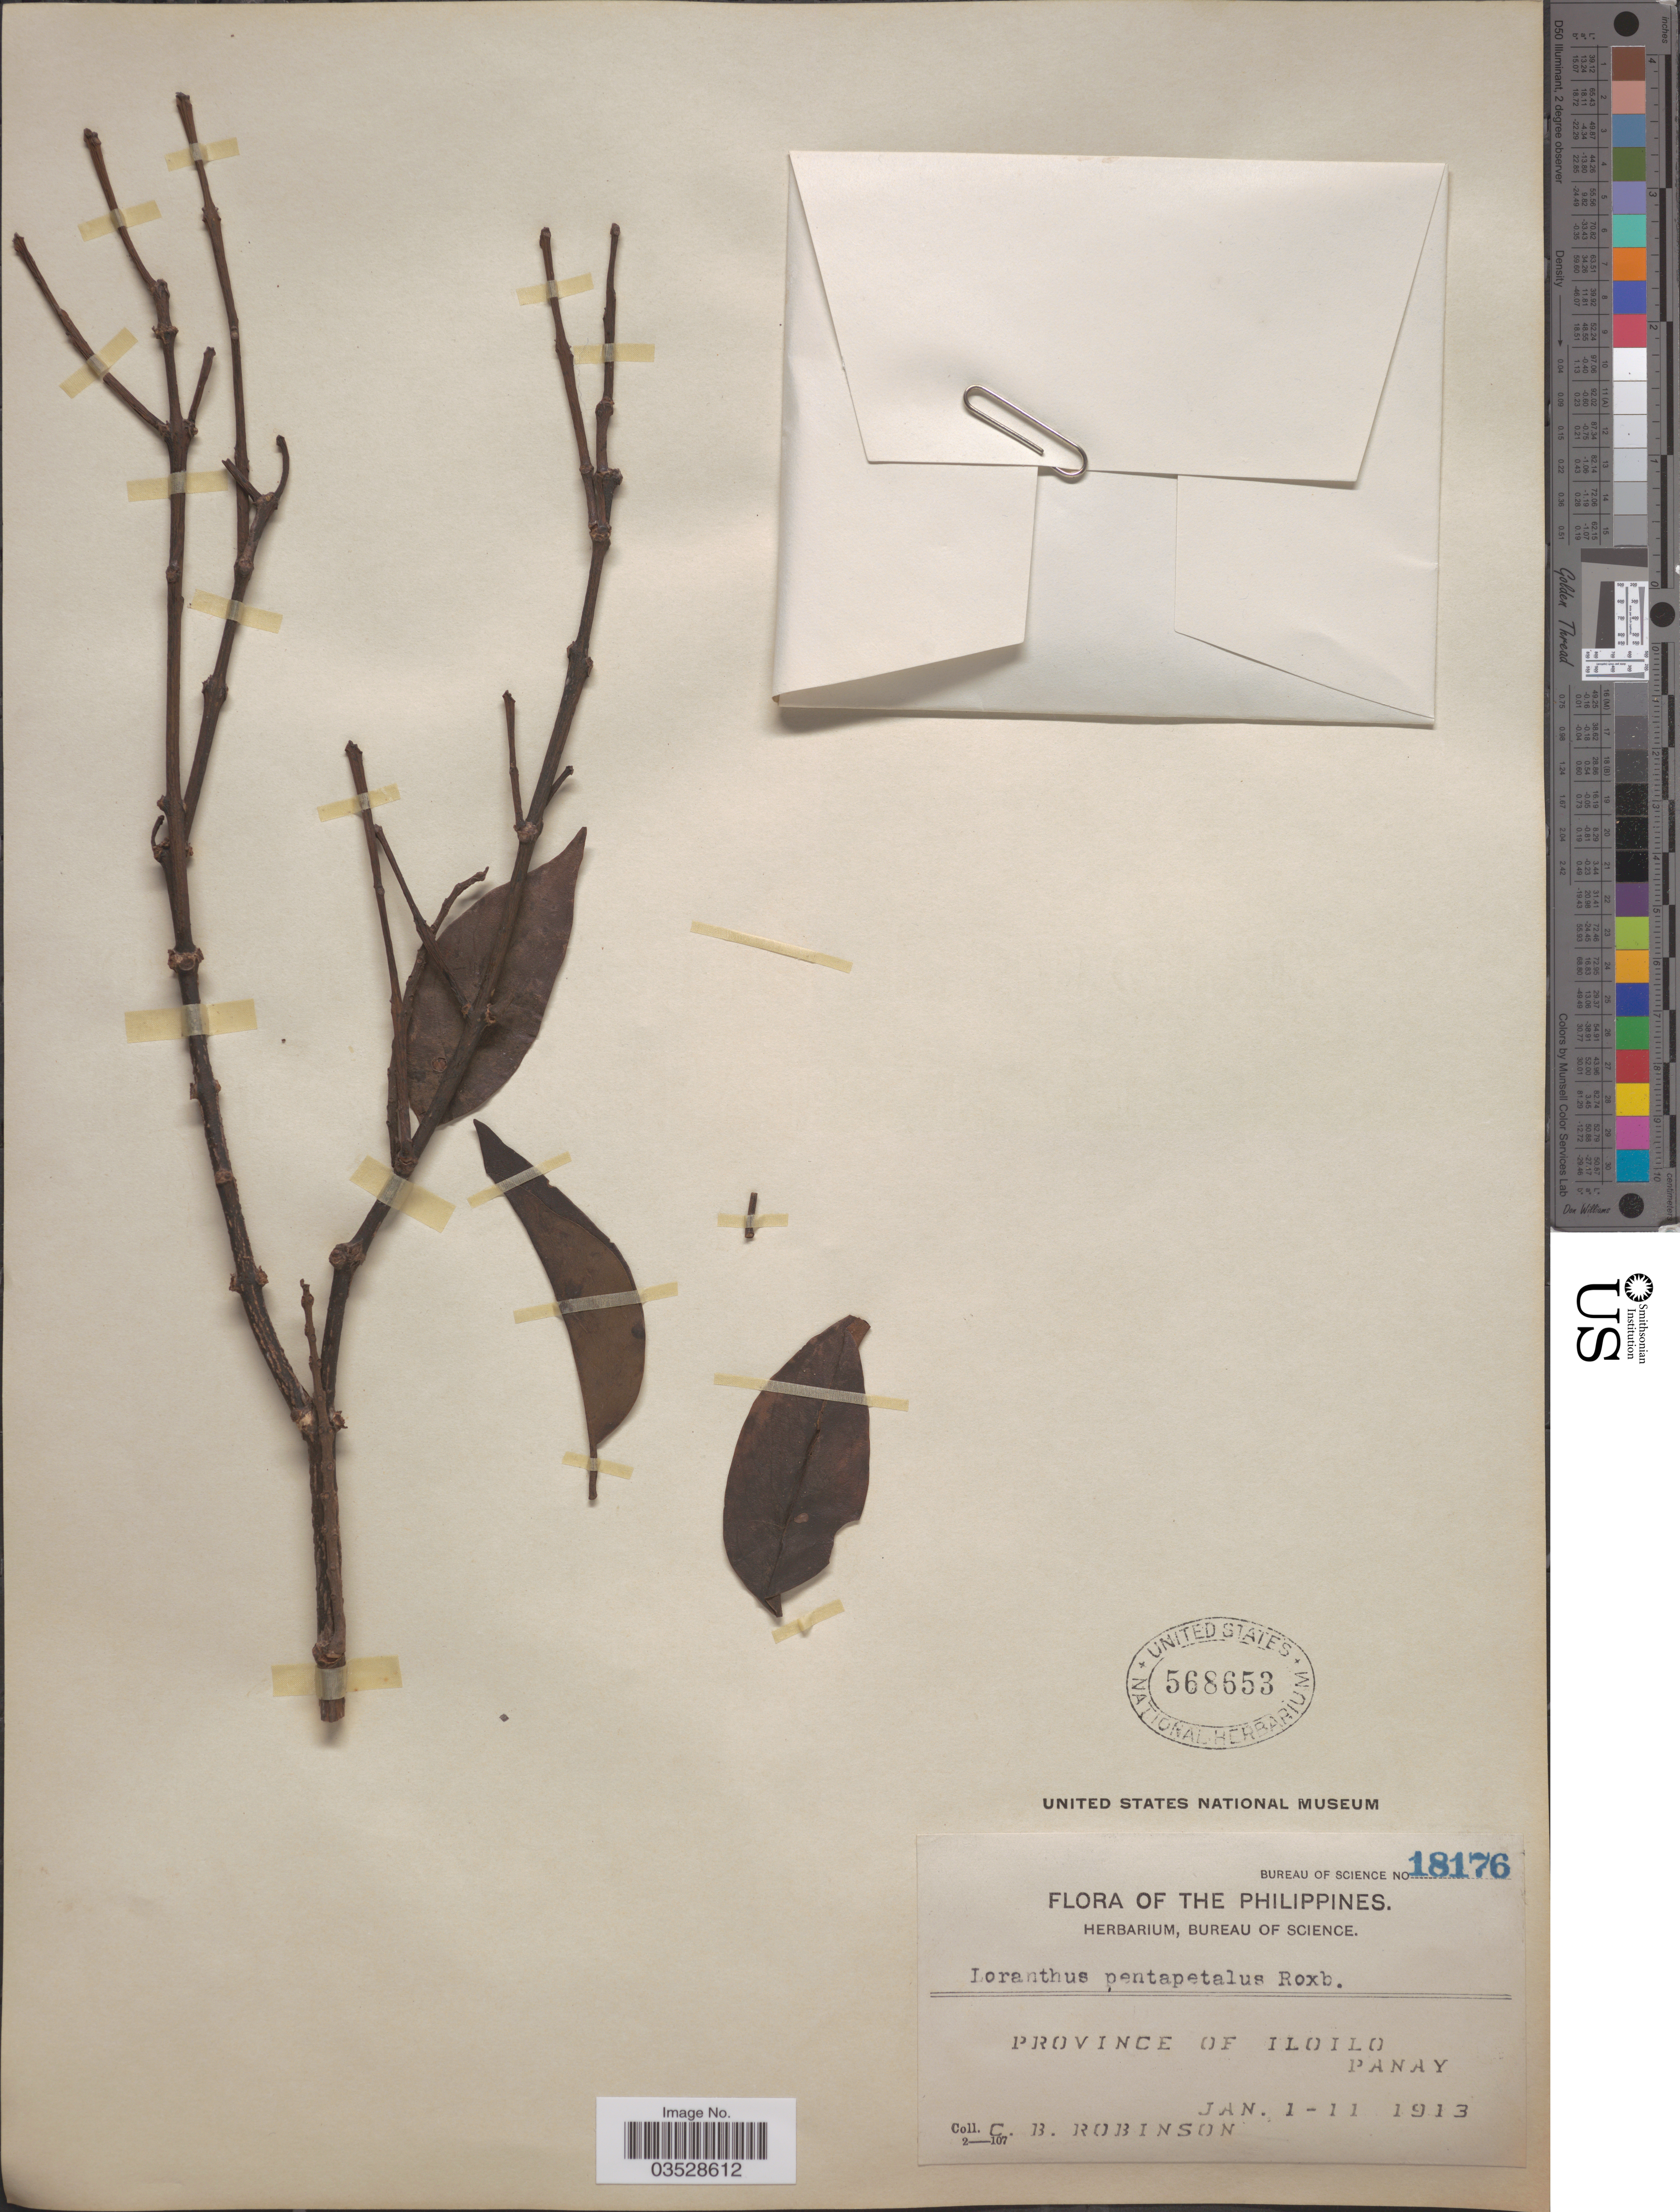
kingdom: Plantae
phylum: Tracheophyta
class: Magnoliopsida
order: Santalales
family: Loranthaceae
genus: Loranthus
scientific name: Loranthus pentapetalus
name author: Roxb.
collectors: C. Robinson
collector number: Bureau of Science 18176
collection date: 1913-01-01/1913-01-11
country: Philippines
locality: Province of Iloilo. Panay.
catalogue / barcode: US 568653